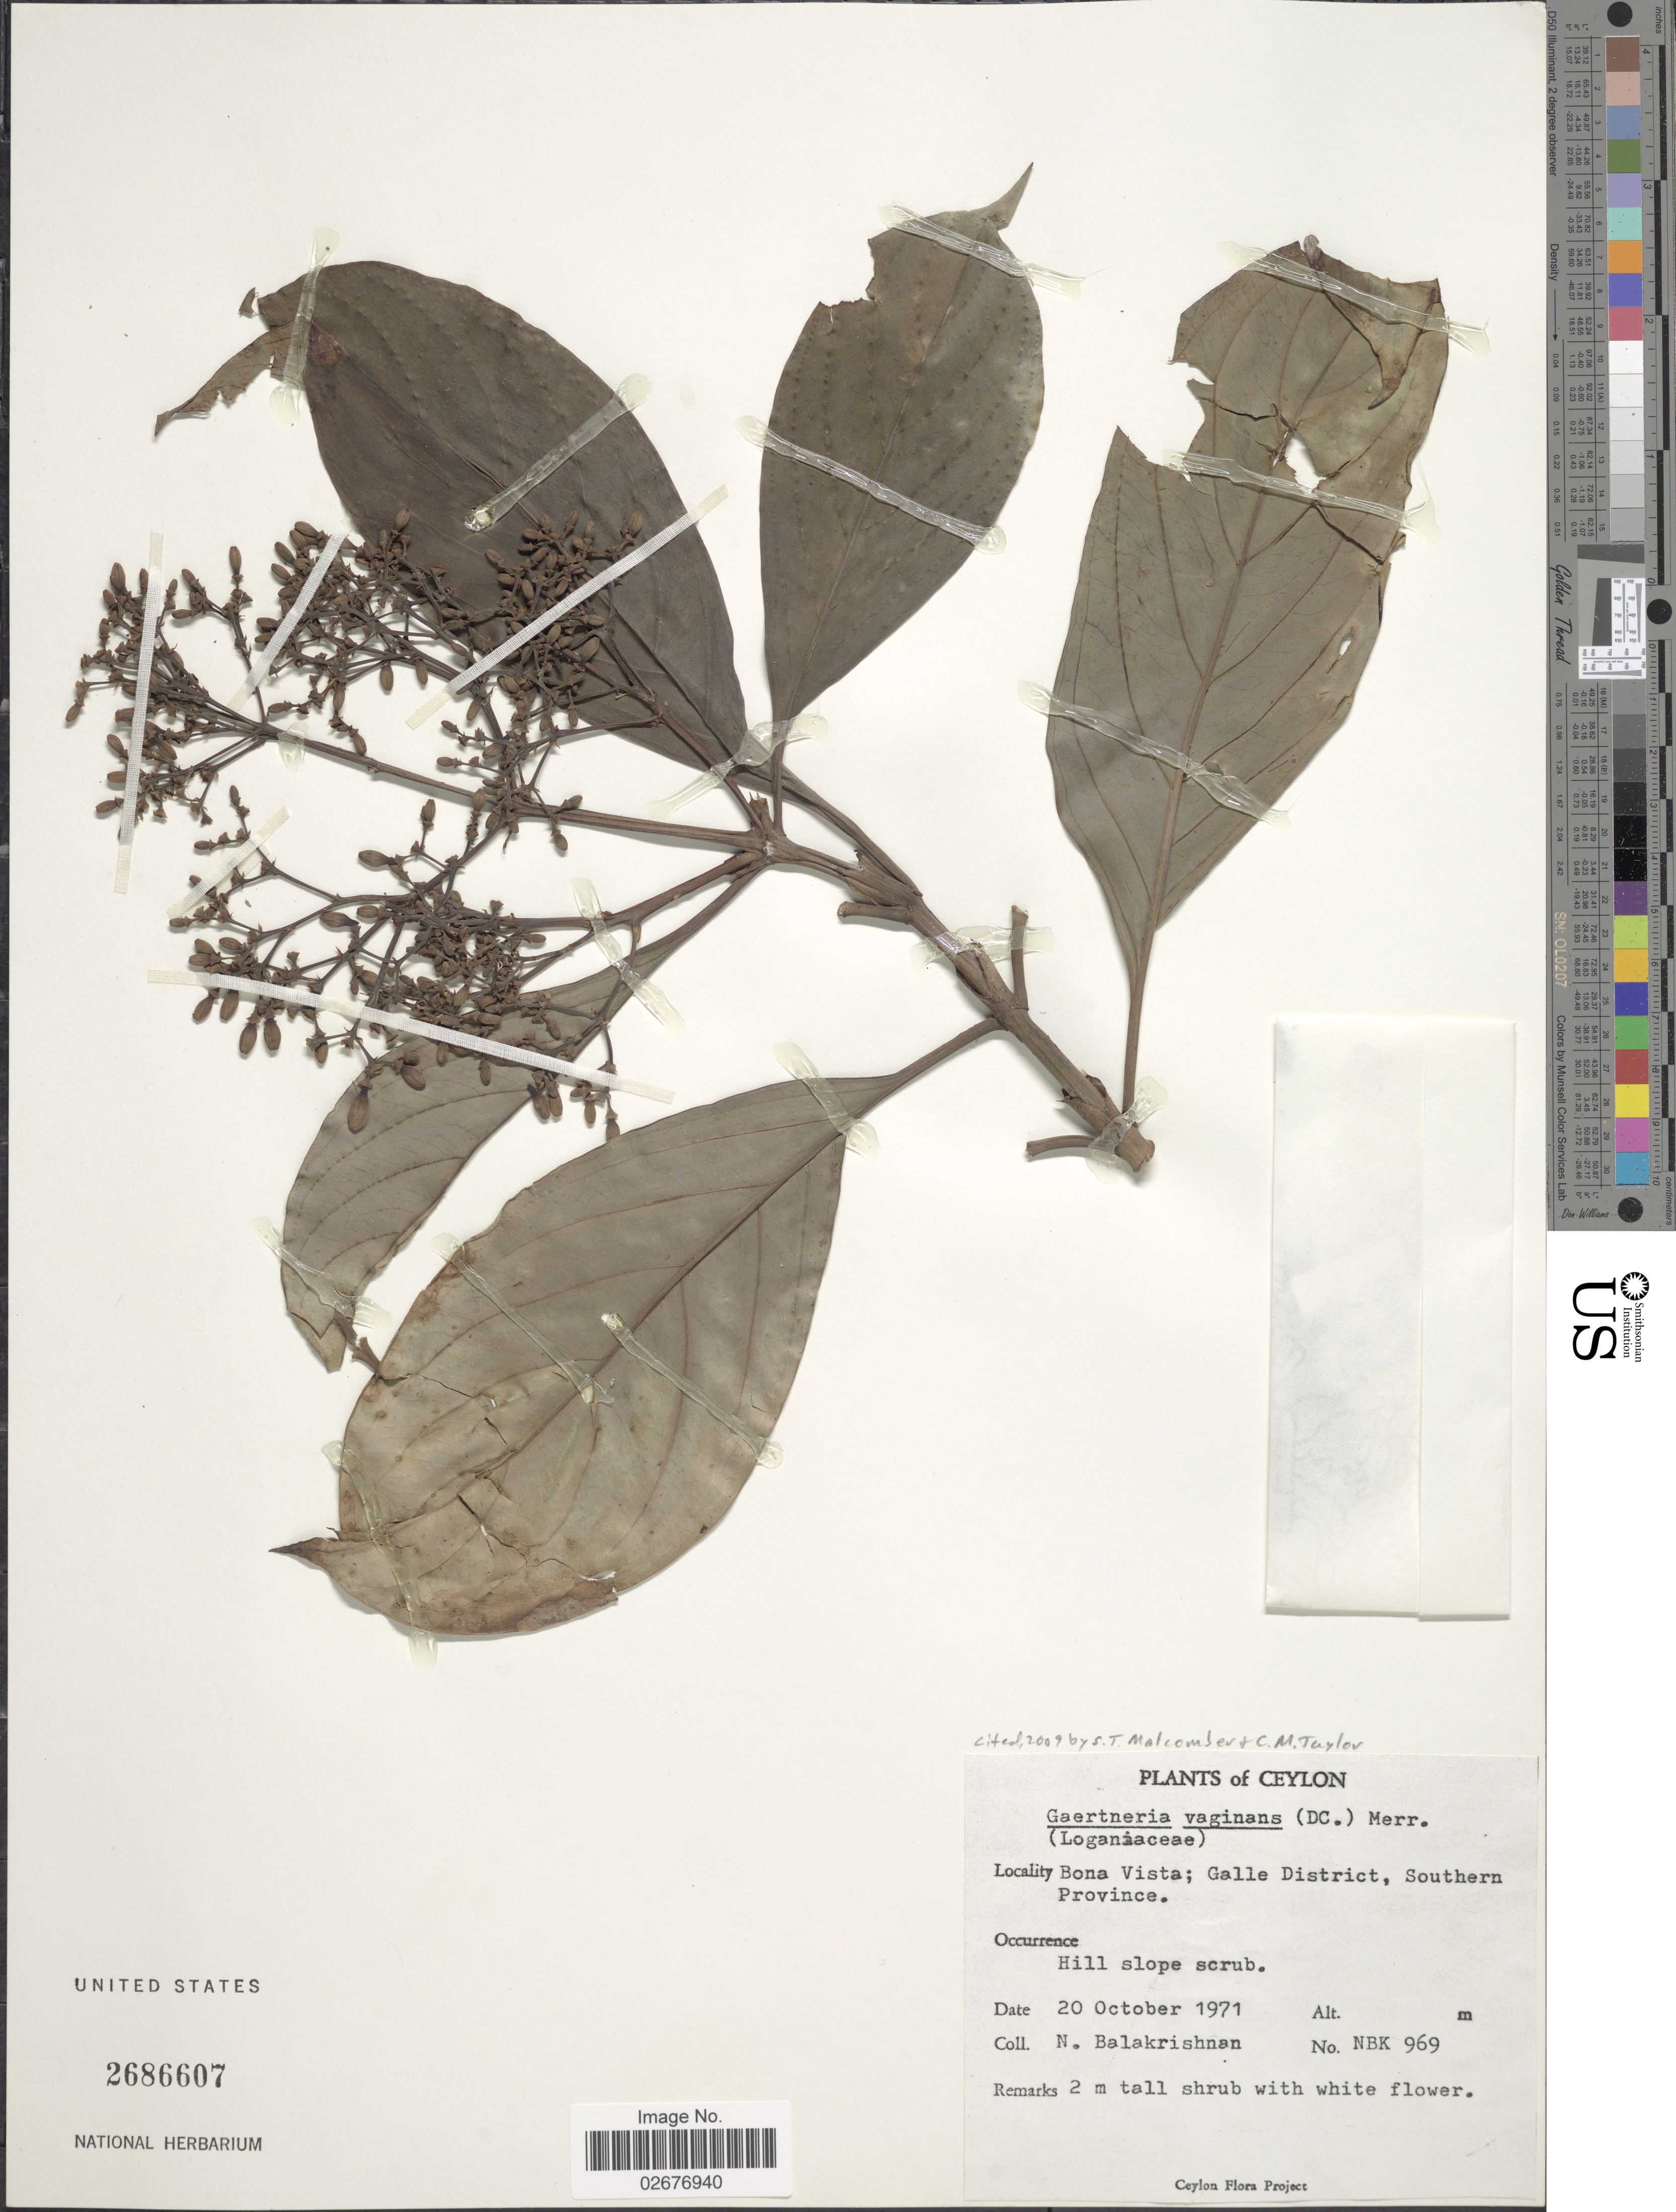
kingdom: Plantae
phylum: Tracheophyta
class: Magnoliopsida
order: Gentianales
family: Rubiaceae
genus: Gaertnera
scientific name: Gaertnera vaginans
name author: (DC.) Merr.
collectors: N. Balakrishnan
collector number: NBK969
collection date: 1971-10-20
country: Sri Lanka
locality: Ceylon, Bona Vista; Galle District, Southern Province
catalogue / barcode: US 2686607